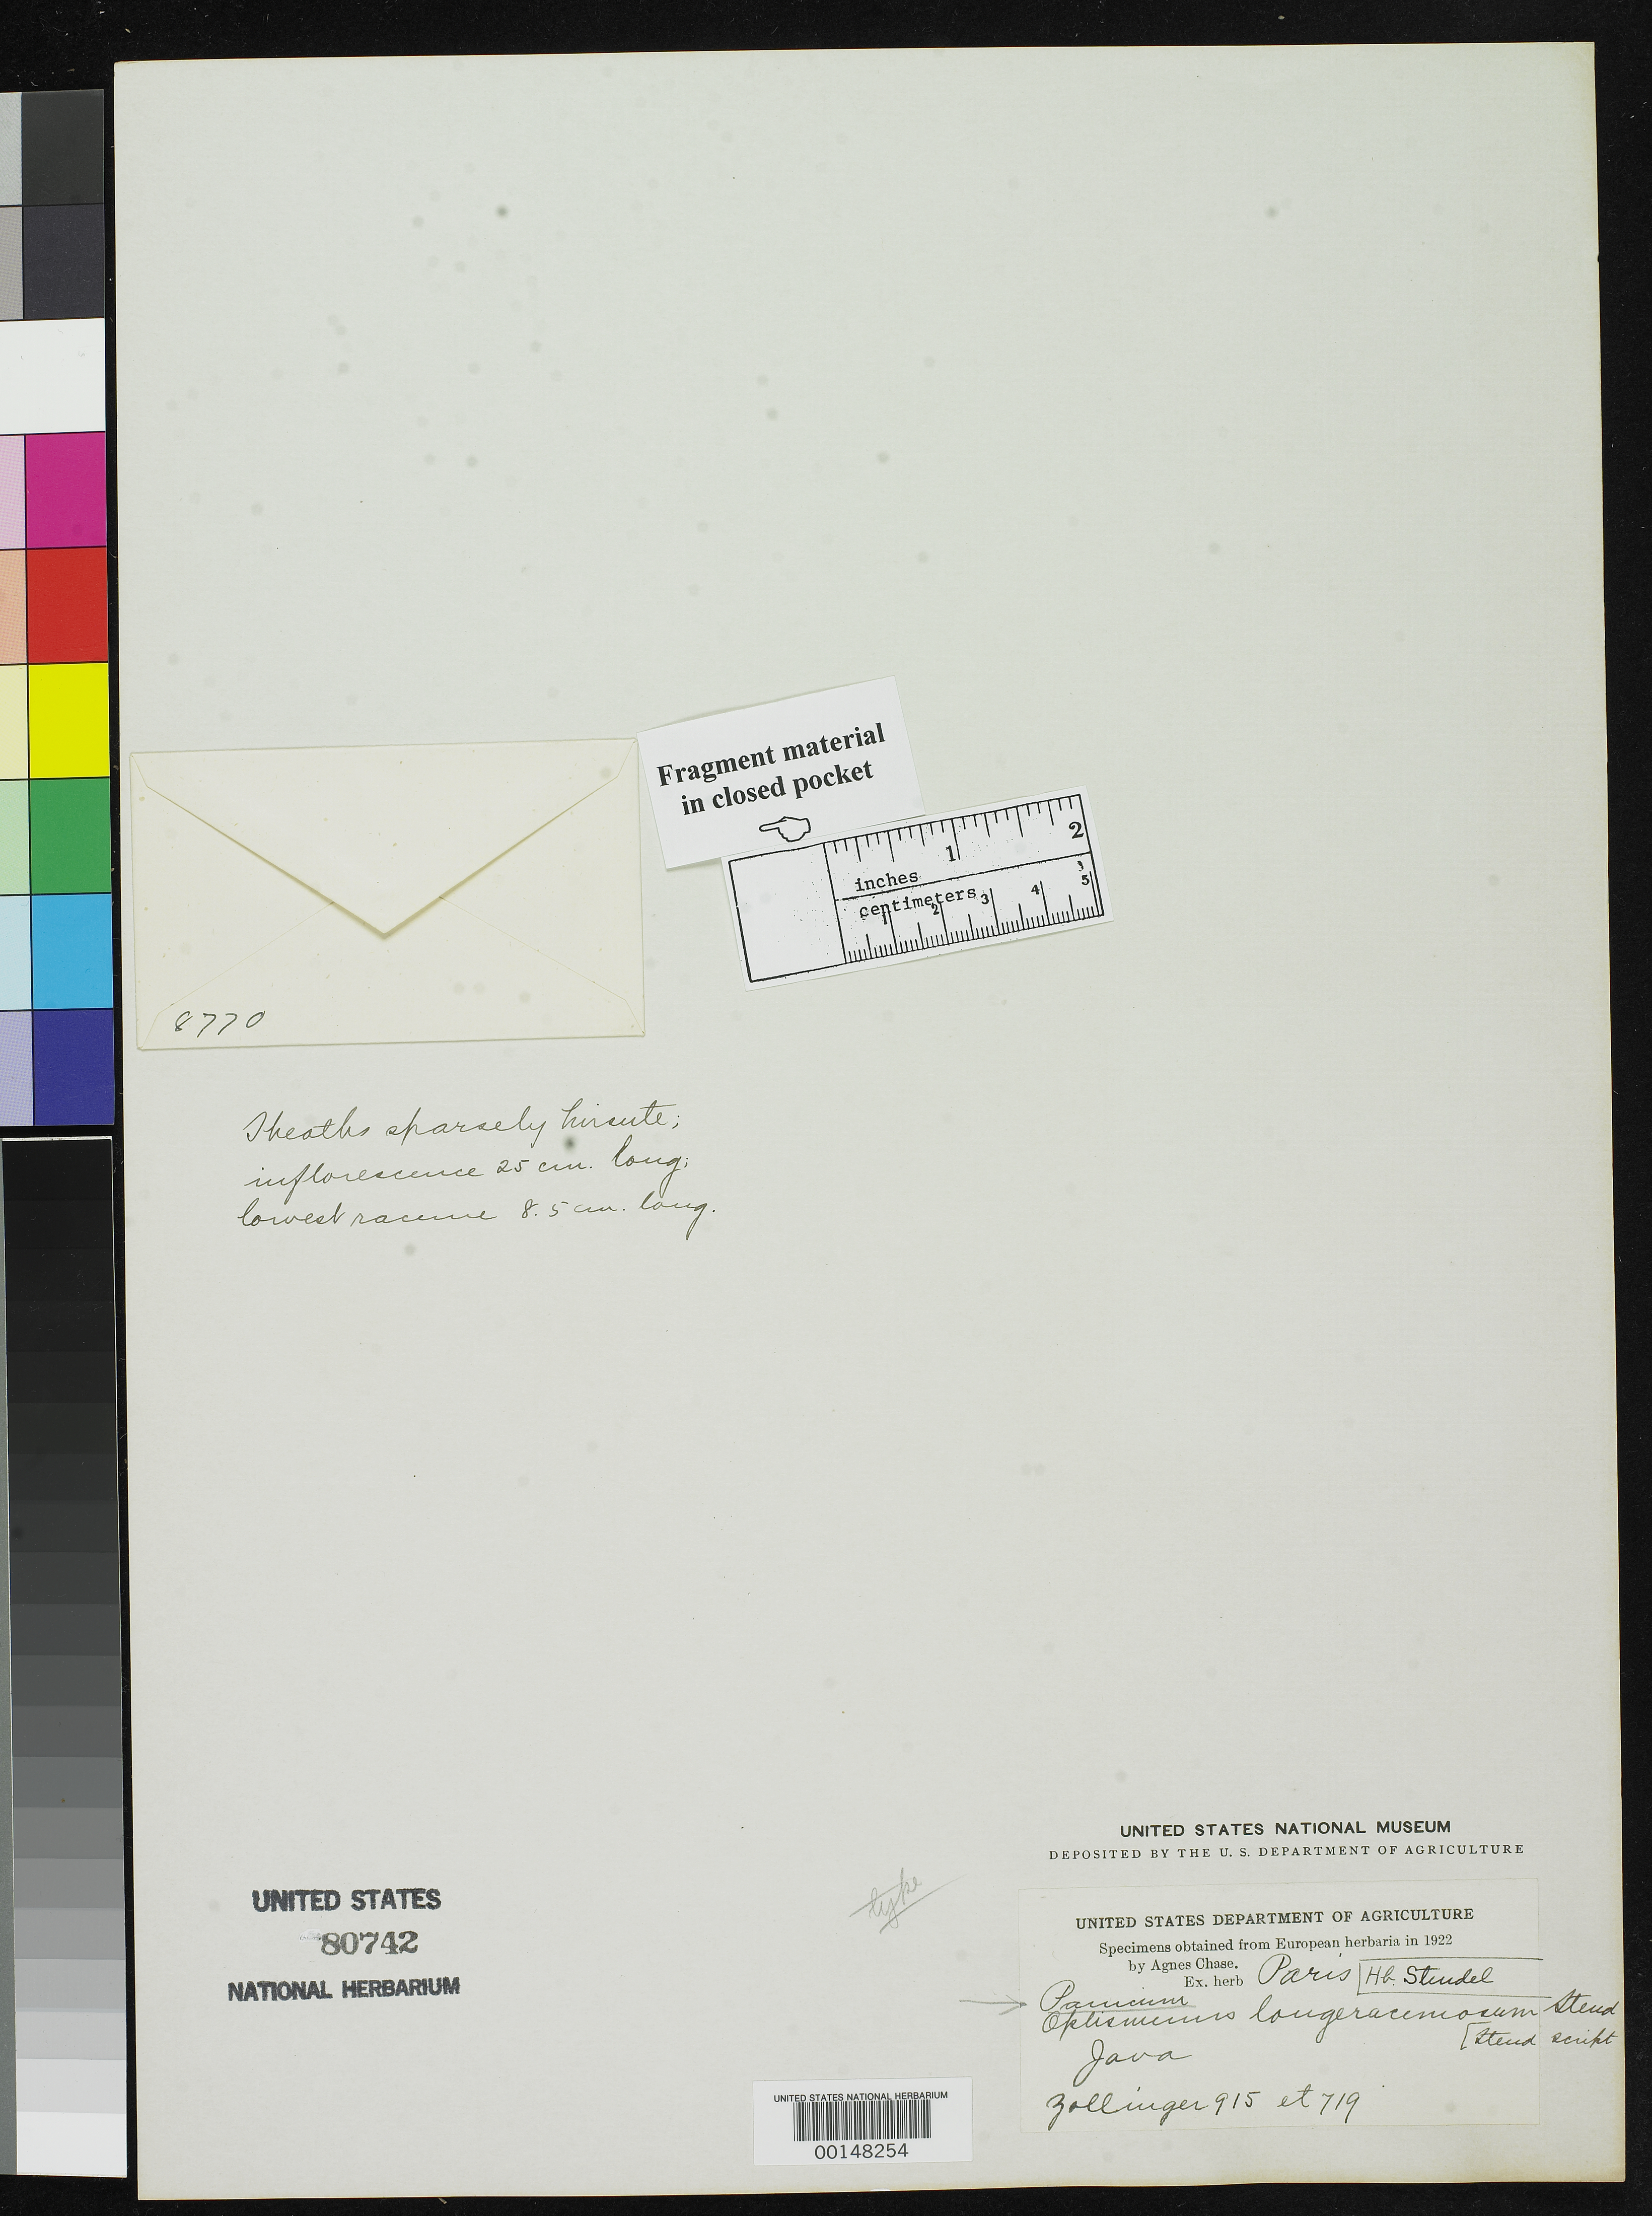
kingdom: Plantae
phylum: Tracheophyta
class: Liliopsida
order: Poales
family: Poaceae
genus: Panicum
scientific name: Panicum longeracemosum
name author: Steud.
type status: Type Fragment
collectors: H. Zollinger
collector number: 915 & 719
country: Indonesia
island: Java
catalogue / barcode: US 80742